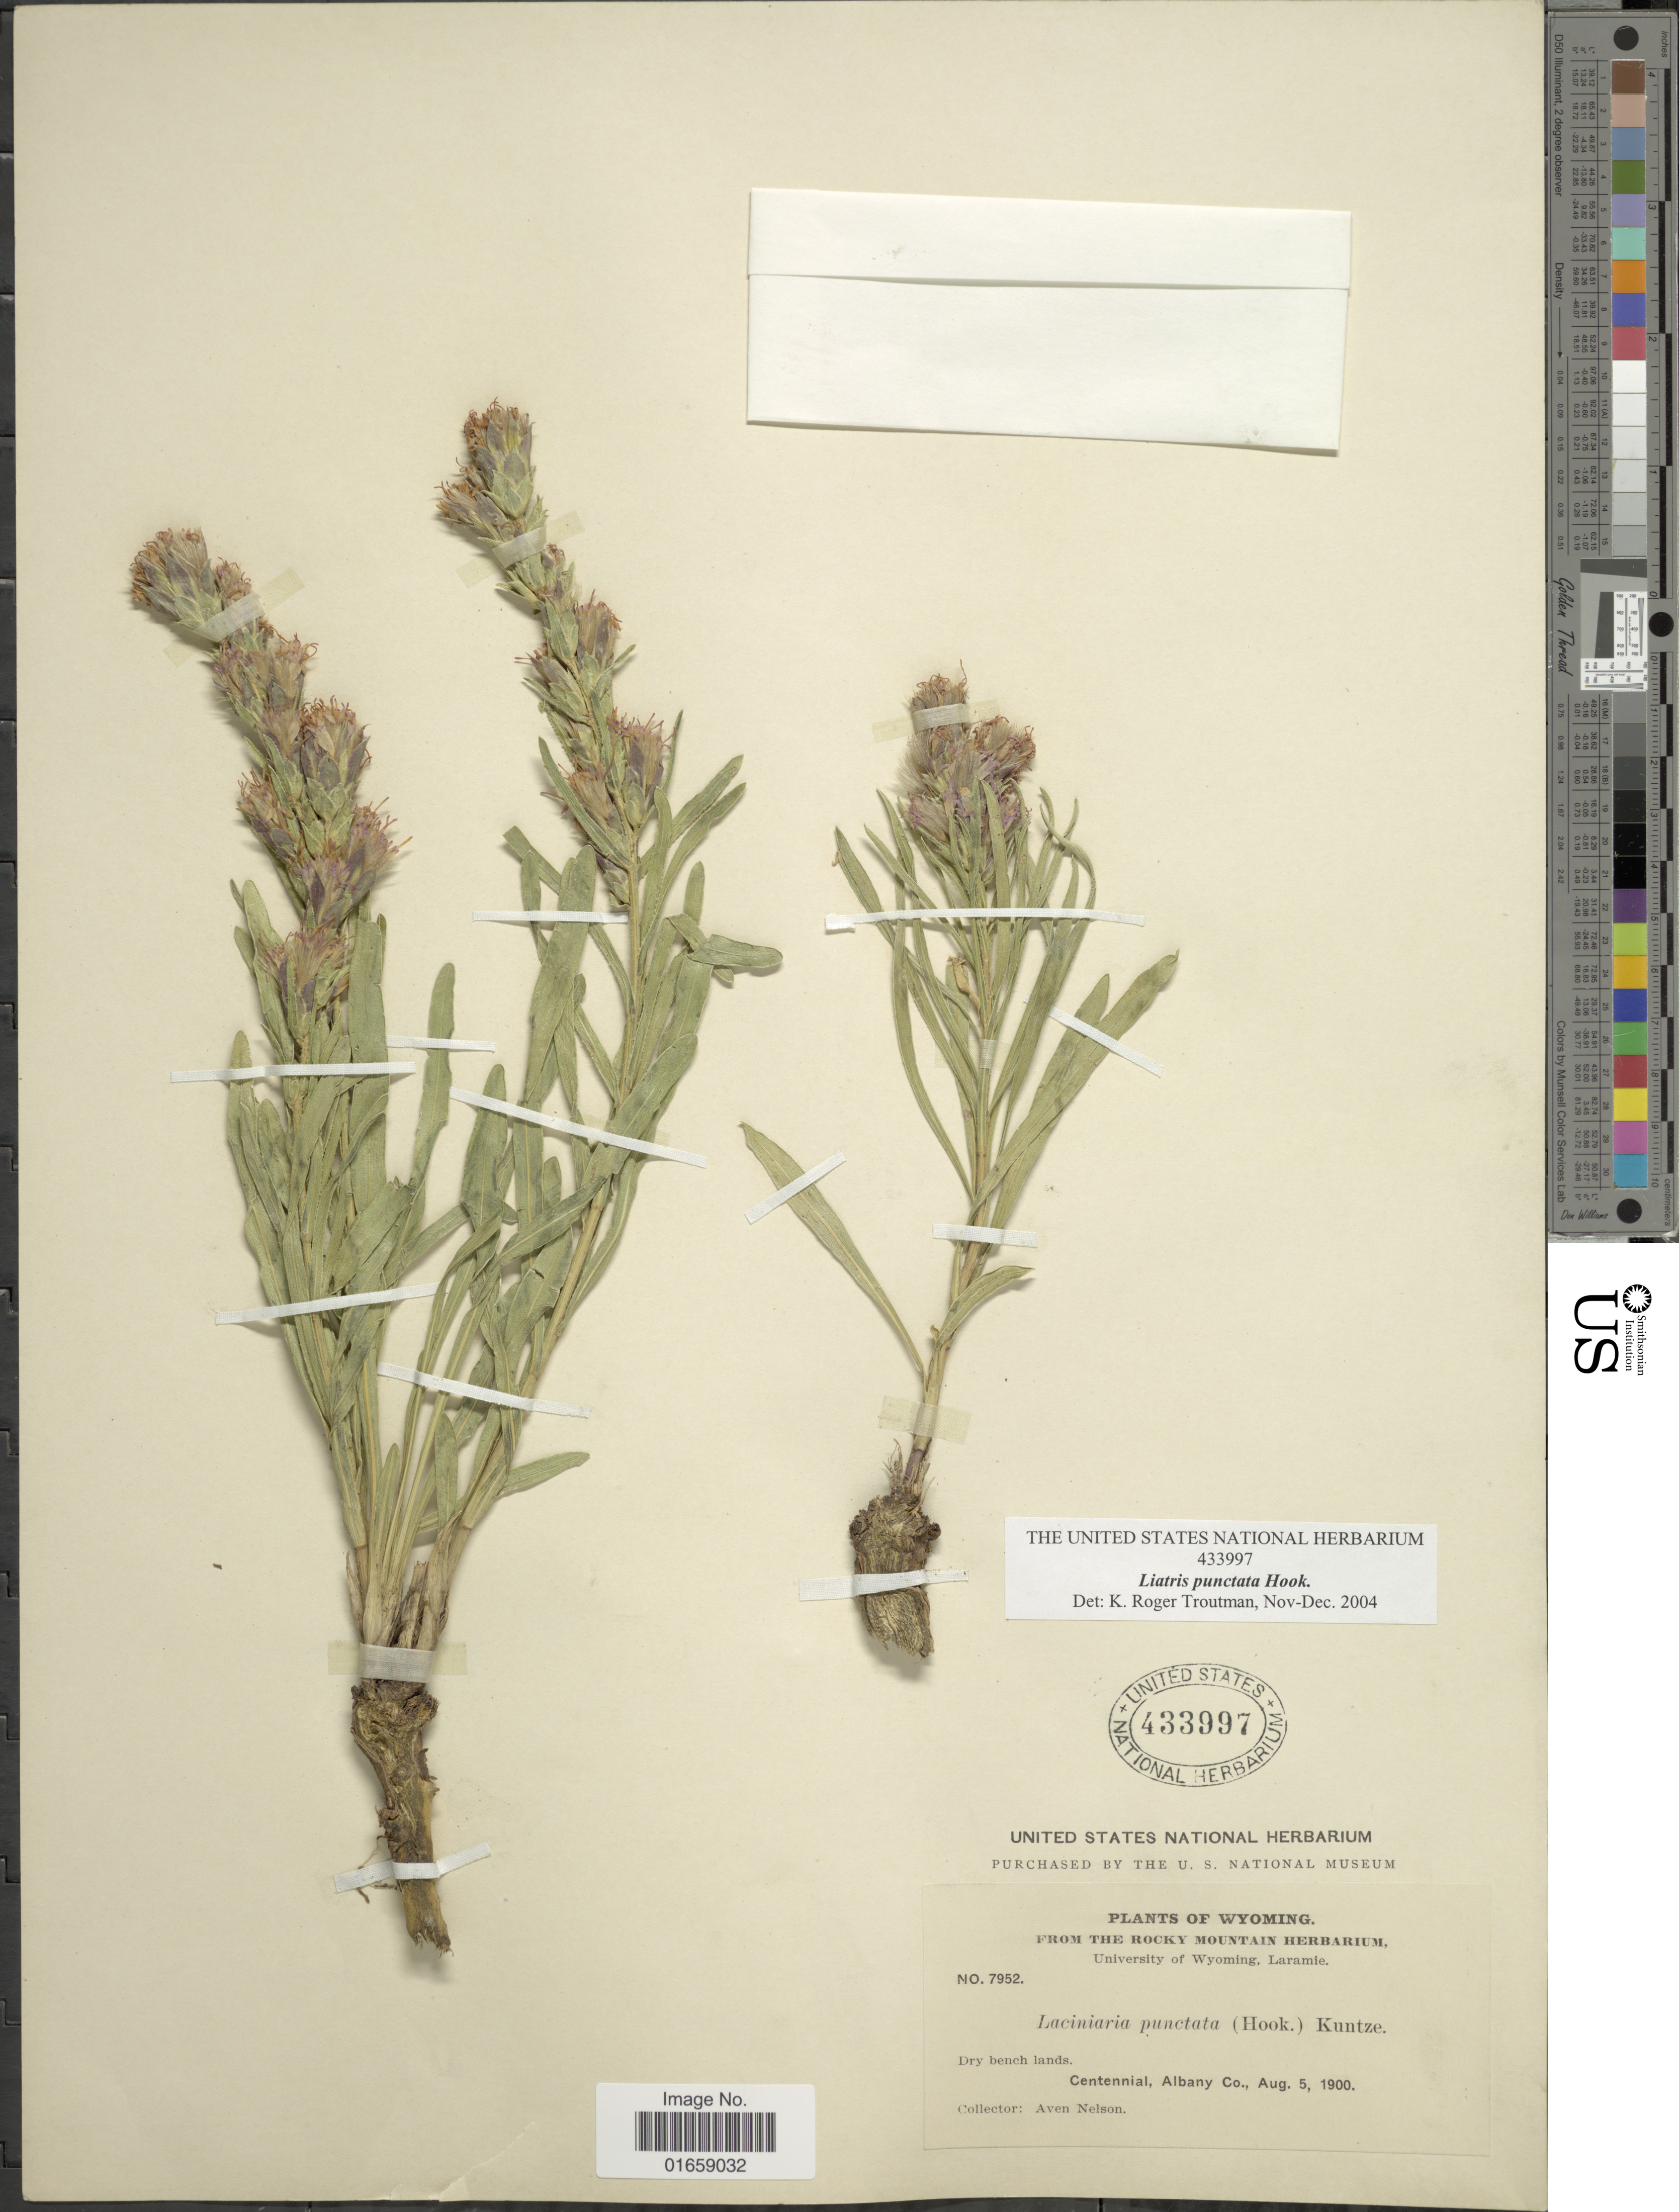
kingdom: Plantae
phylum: Tracheophyta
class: Magnoliopsida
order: Asterales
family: Asteraceae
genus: Liatris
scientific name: Liatris punctata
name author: Hook.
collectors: A. Nelson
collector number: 7652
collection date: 1900-08-05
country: United States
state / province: Wyoming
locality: Dry bench lands, Centennial, Albany Co.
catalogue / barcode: US 433997